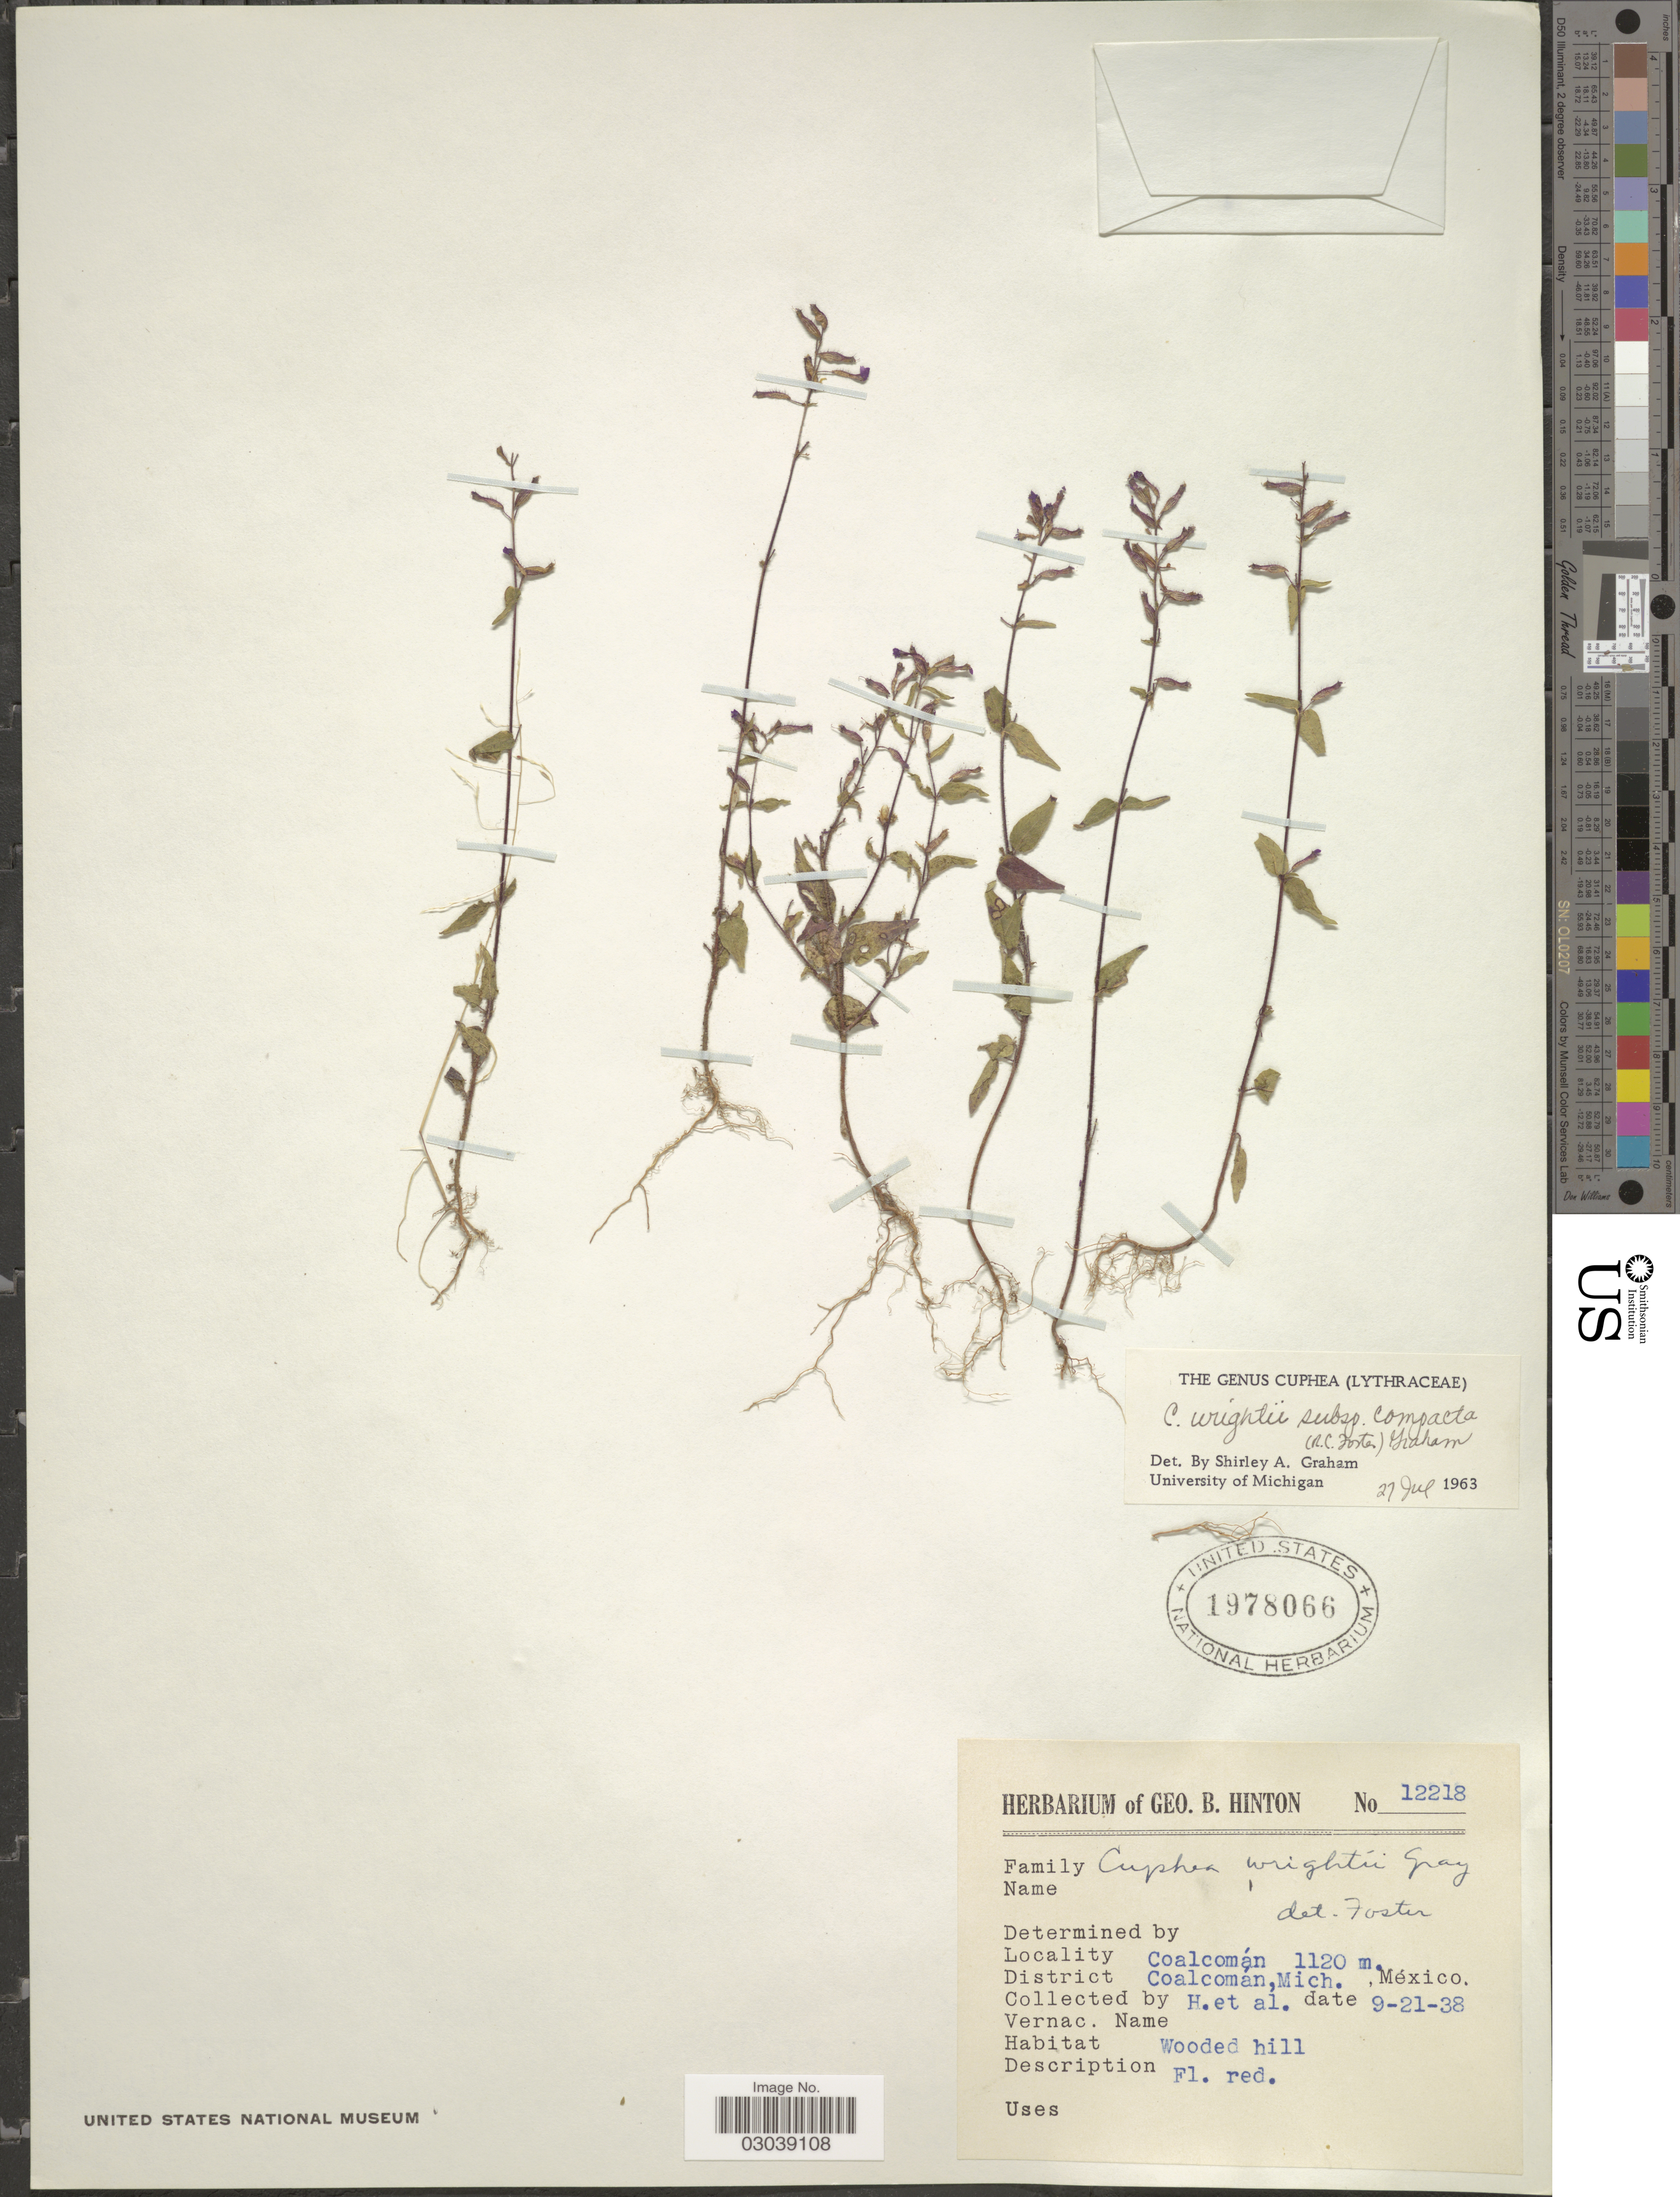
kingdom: Plantae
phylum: Tracheophyta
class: Magnoliopsida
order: Myrtales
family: Lythraceae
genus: Cuphea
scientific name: Cuphea wrightii subsp. compacta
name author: R.C. Foster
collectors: G. B. Hinton & et al.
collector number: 12218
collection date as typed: Transcribed d/m/y: 21/9/38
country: Mexico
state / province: Michoacán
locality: Coalcomán. District Coalcomán.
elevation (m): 1120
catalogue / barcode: US 1978066